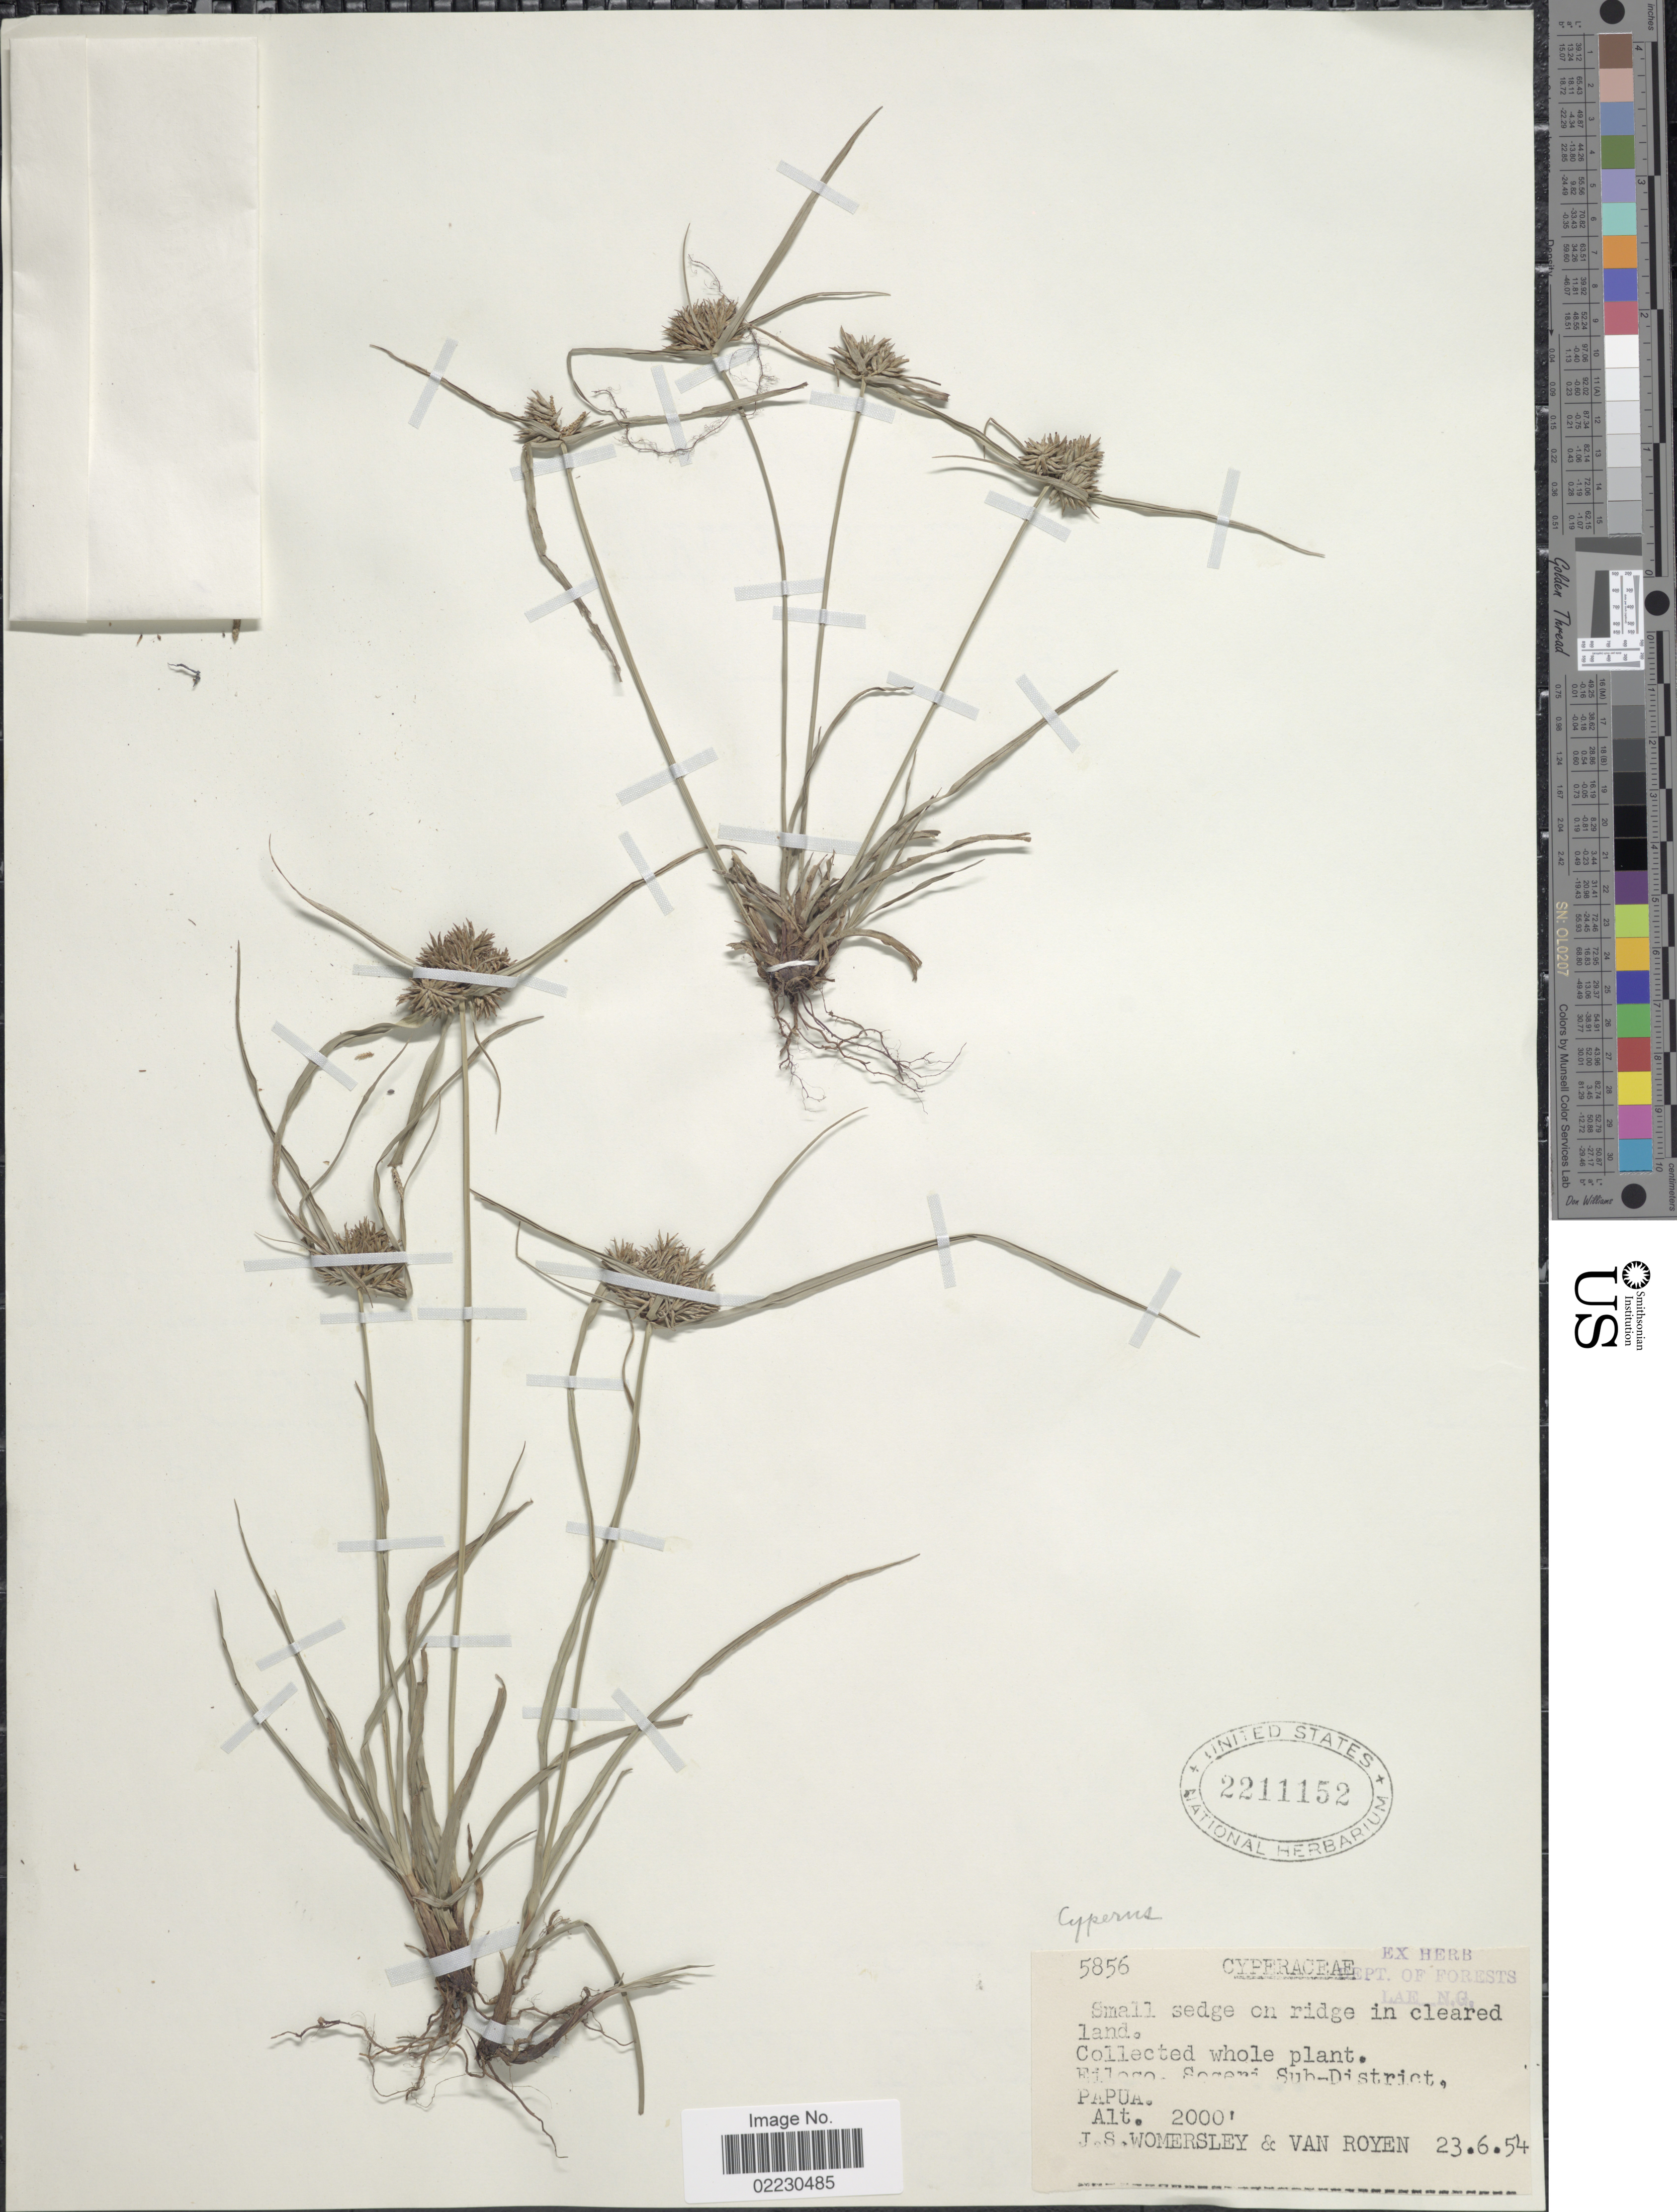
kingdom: Plantae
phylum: Tracheophyta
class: Liliopsida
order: Poales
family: Cyperaceae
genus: Cyperus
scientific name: Cyperus cyperinus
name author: (Retz.) Valck. Sur.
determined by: Kern, J. H.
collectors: J. S. Womersley & P. van Royen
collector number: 5856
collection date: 1954-06-23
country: Papua New Guinea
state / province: Central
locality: Eilogo. Sogeri Sub-District, Papua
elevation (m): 610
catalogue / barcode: US 2211152